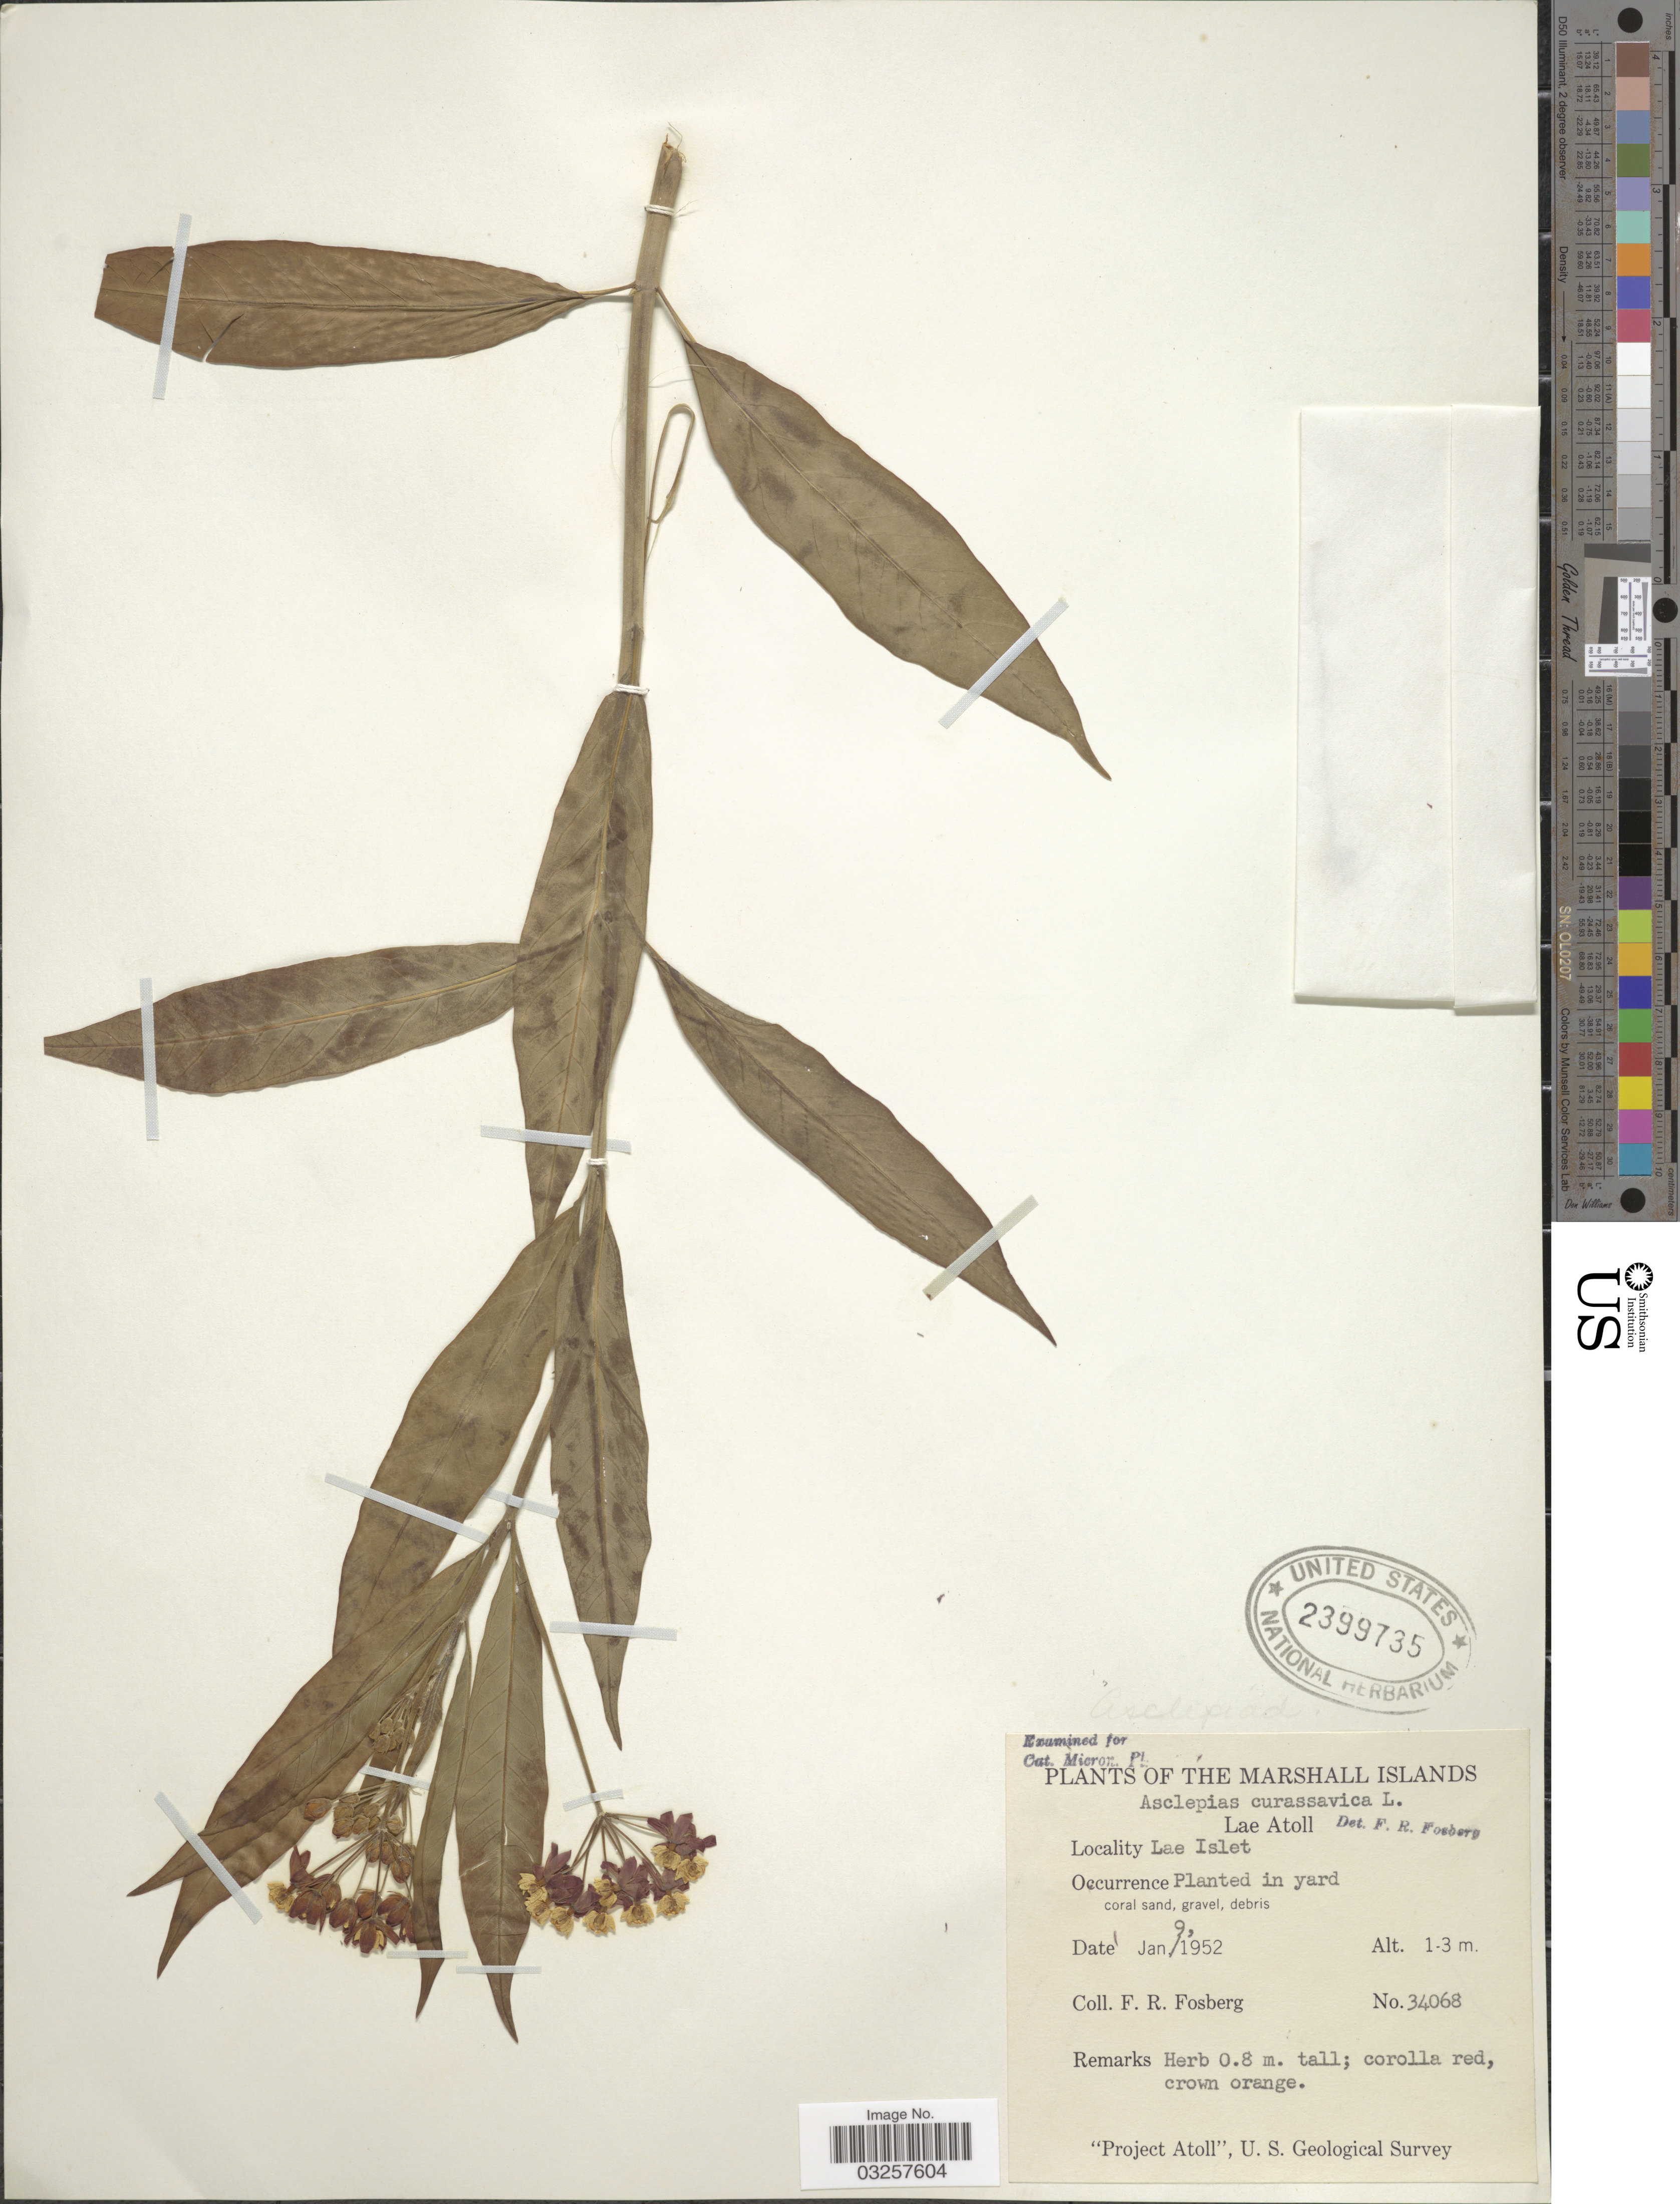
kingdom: Plantae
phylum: Tracheophyta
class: Magnoliopsida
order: Gentianales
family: Apocynaceae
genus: Asclepias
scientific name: Asclepias curassavica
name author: L.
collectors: F. R. Fosberg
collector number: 34068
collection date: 1952-01-09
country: Marshall Islands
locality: Lae Atoll. Lae Islet.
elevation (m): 1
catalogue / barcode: US 2399735